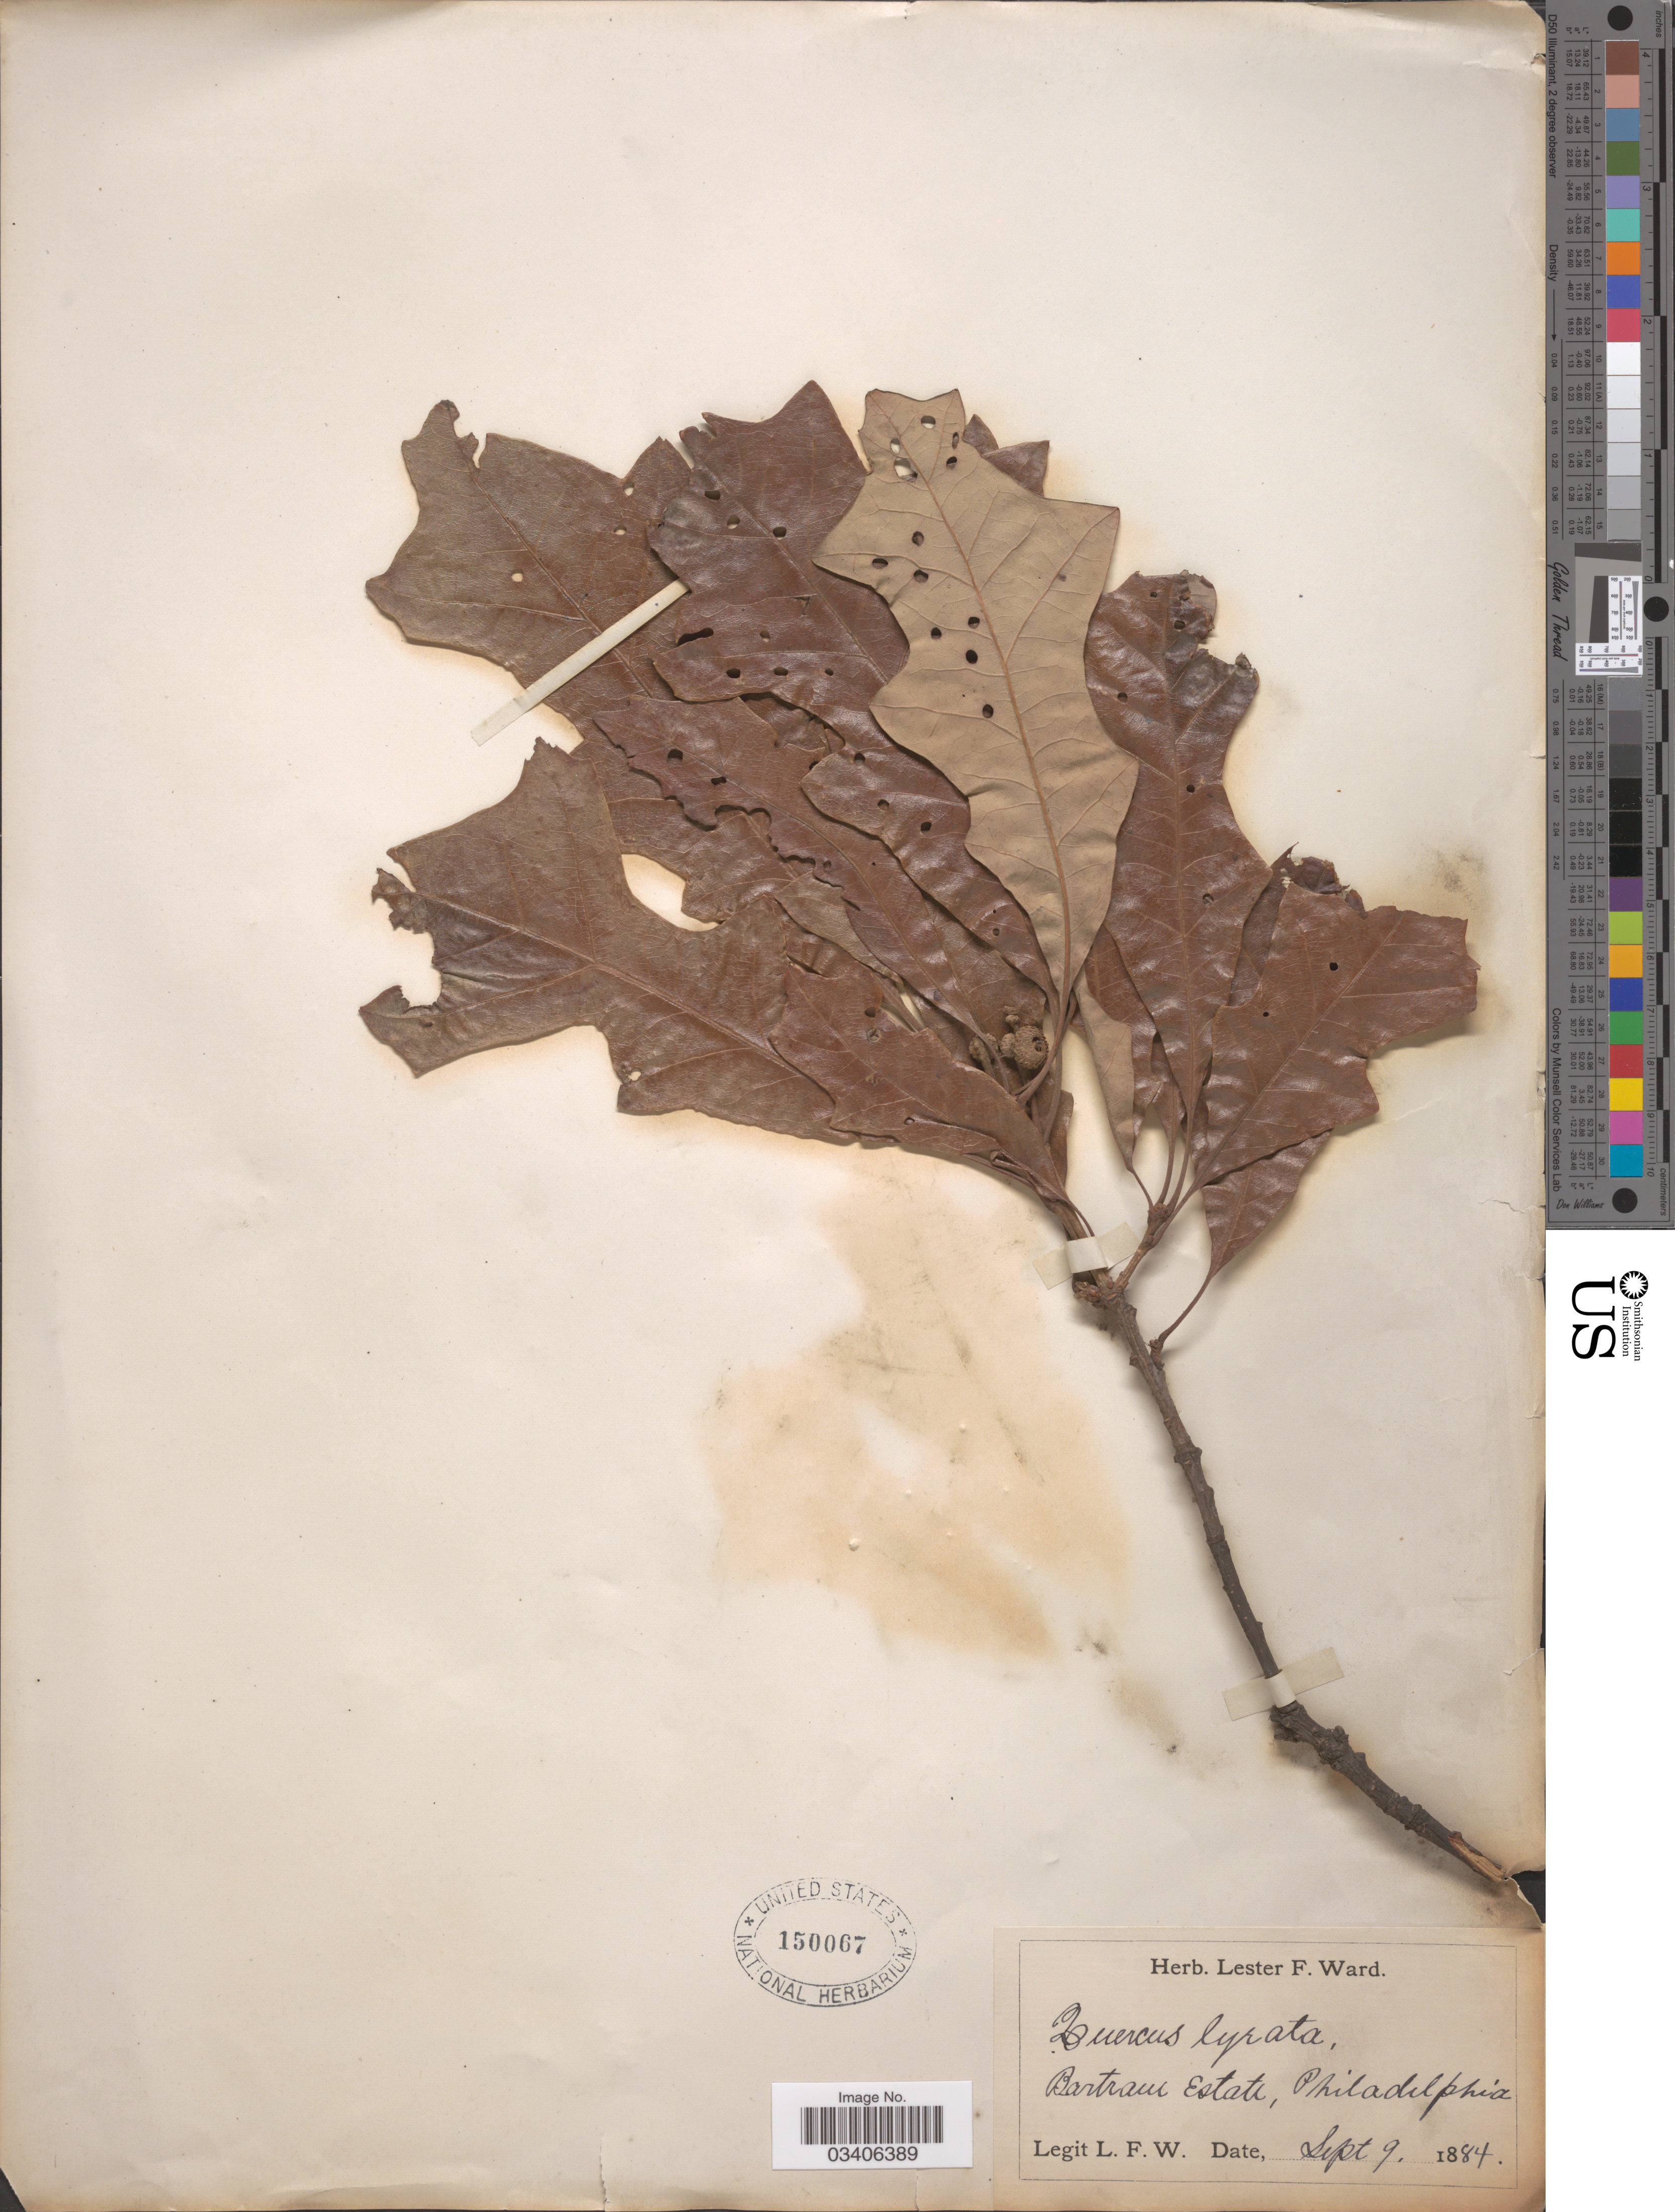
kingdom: Plantae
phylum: Tracheophyta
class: Magnoliopsida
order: Fagales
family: Fagaceae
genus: Quercus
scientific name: Quercus lyrata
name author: Walter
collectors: L. F. Ward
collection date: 1884-09-09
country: United States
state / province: Pennsylvania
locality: Bartram Estate, Philadelphia.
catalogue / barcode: US 150067